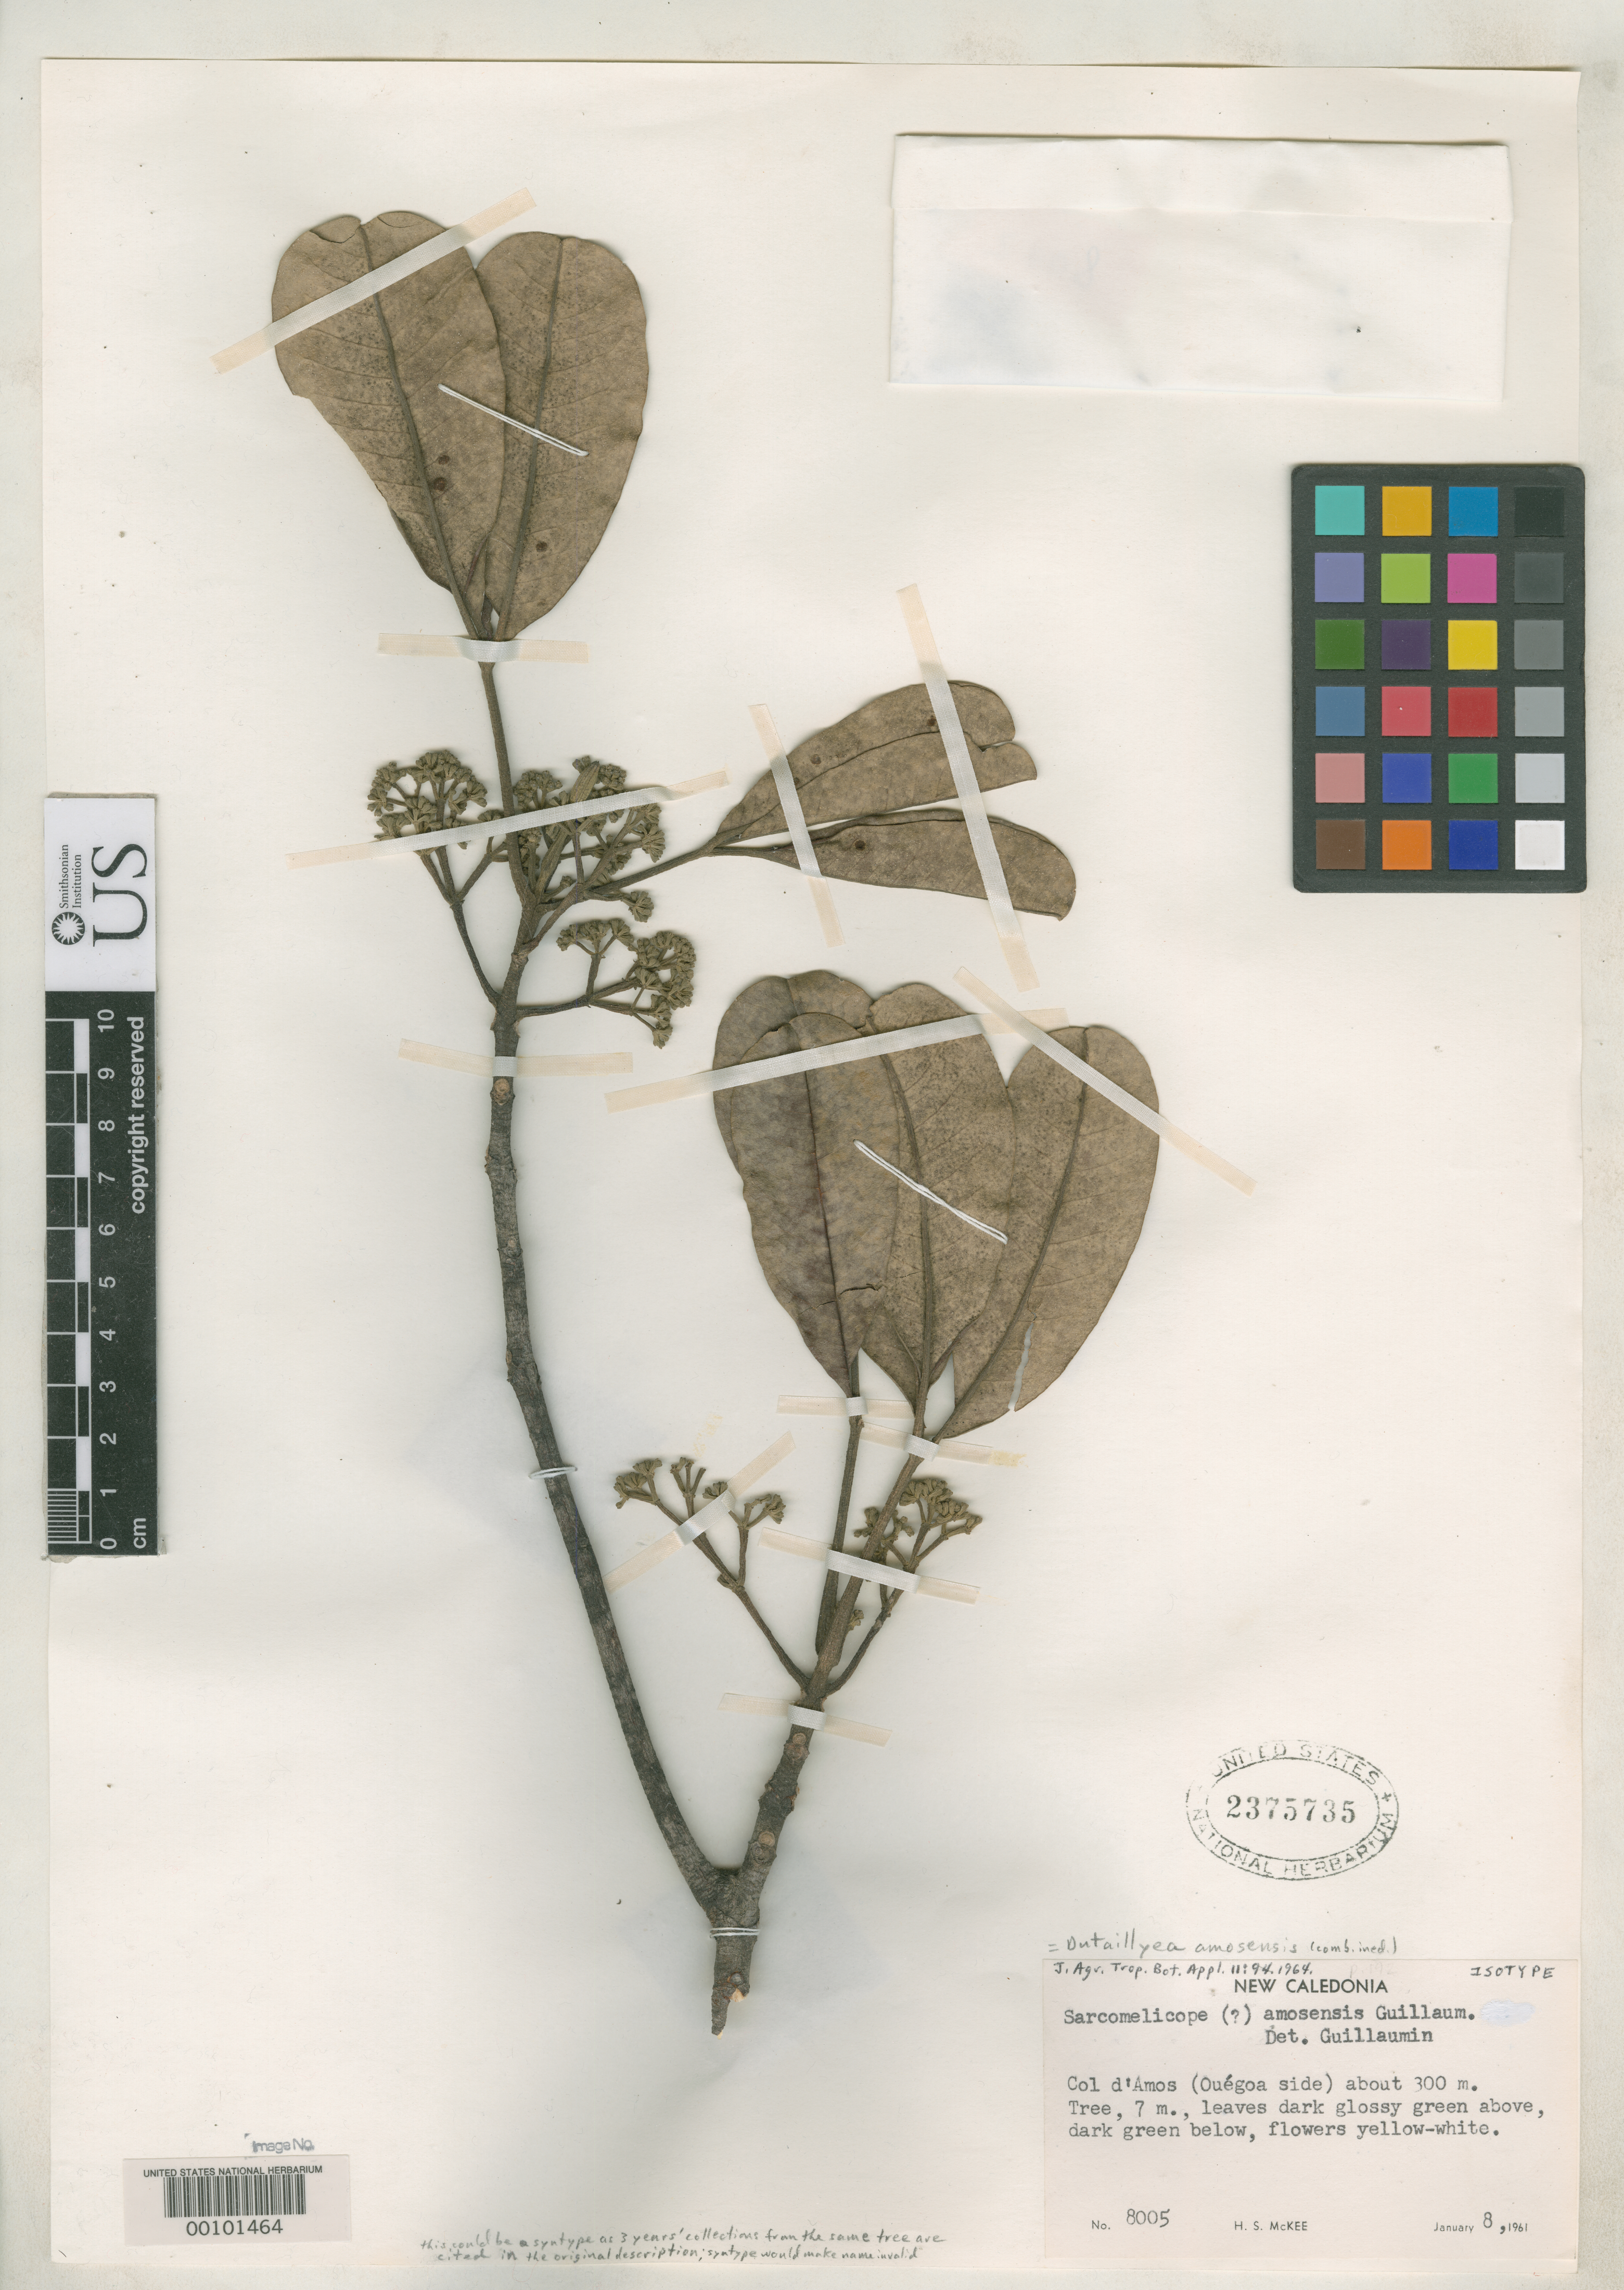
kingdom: Plantae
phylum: Tracheophyta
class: Magnoliopsida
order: Sapindales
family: Rutaceae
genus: Sarcomelicope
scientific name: Sarcomelicope amosensis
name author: Guillaumin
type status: Isotype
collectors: H. S. MacKee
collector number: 8005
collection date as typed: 08 Jan 1961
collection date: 1961-01-08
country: New Caledonia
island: New Caledonia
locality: Col d'Amos (Ouegoa side).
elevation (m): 300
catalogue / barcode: US 2375735